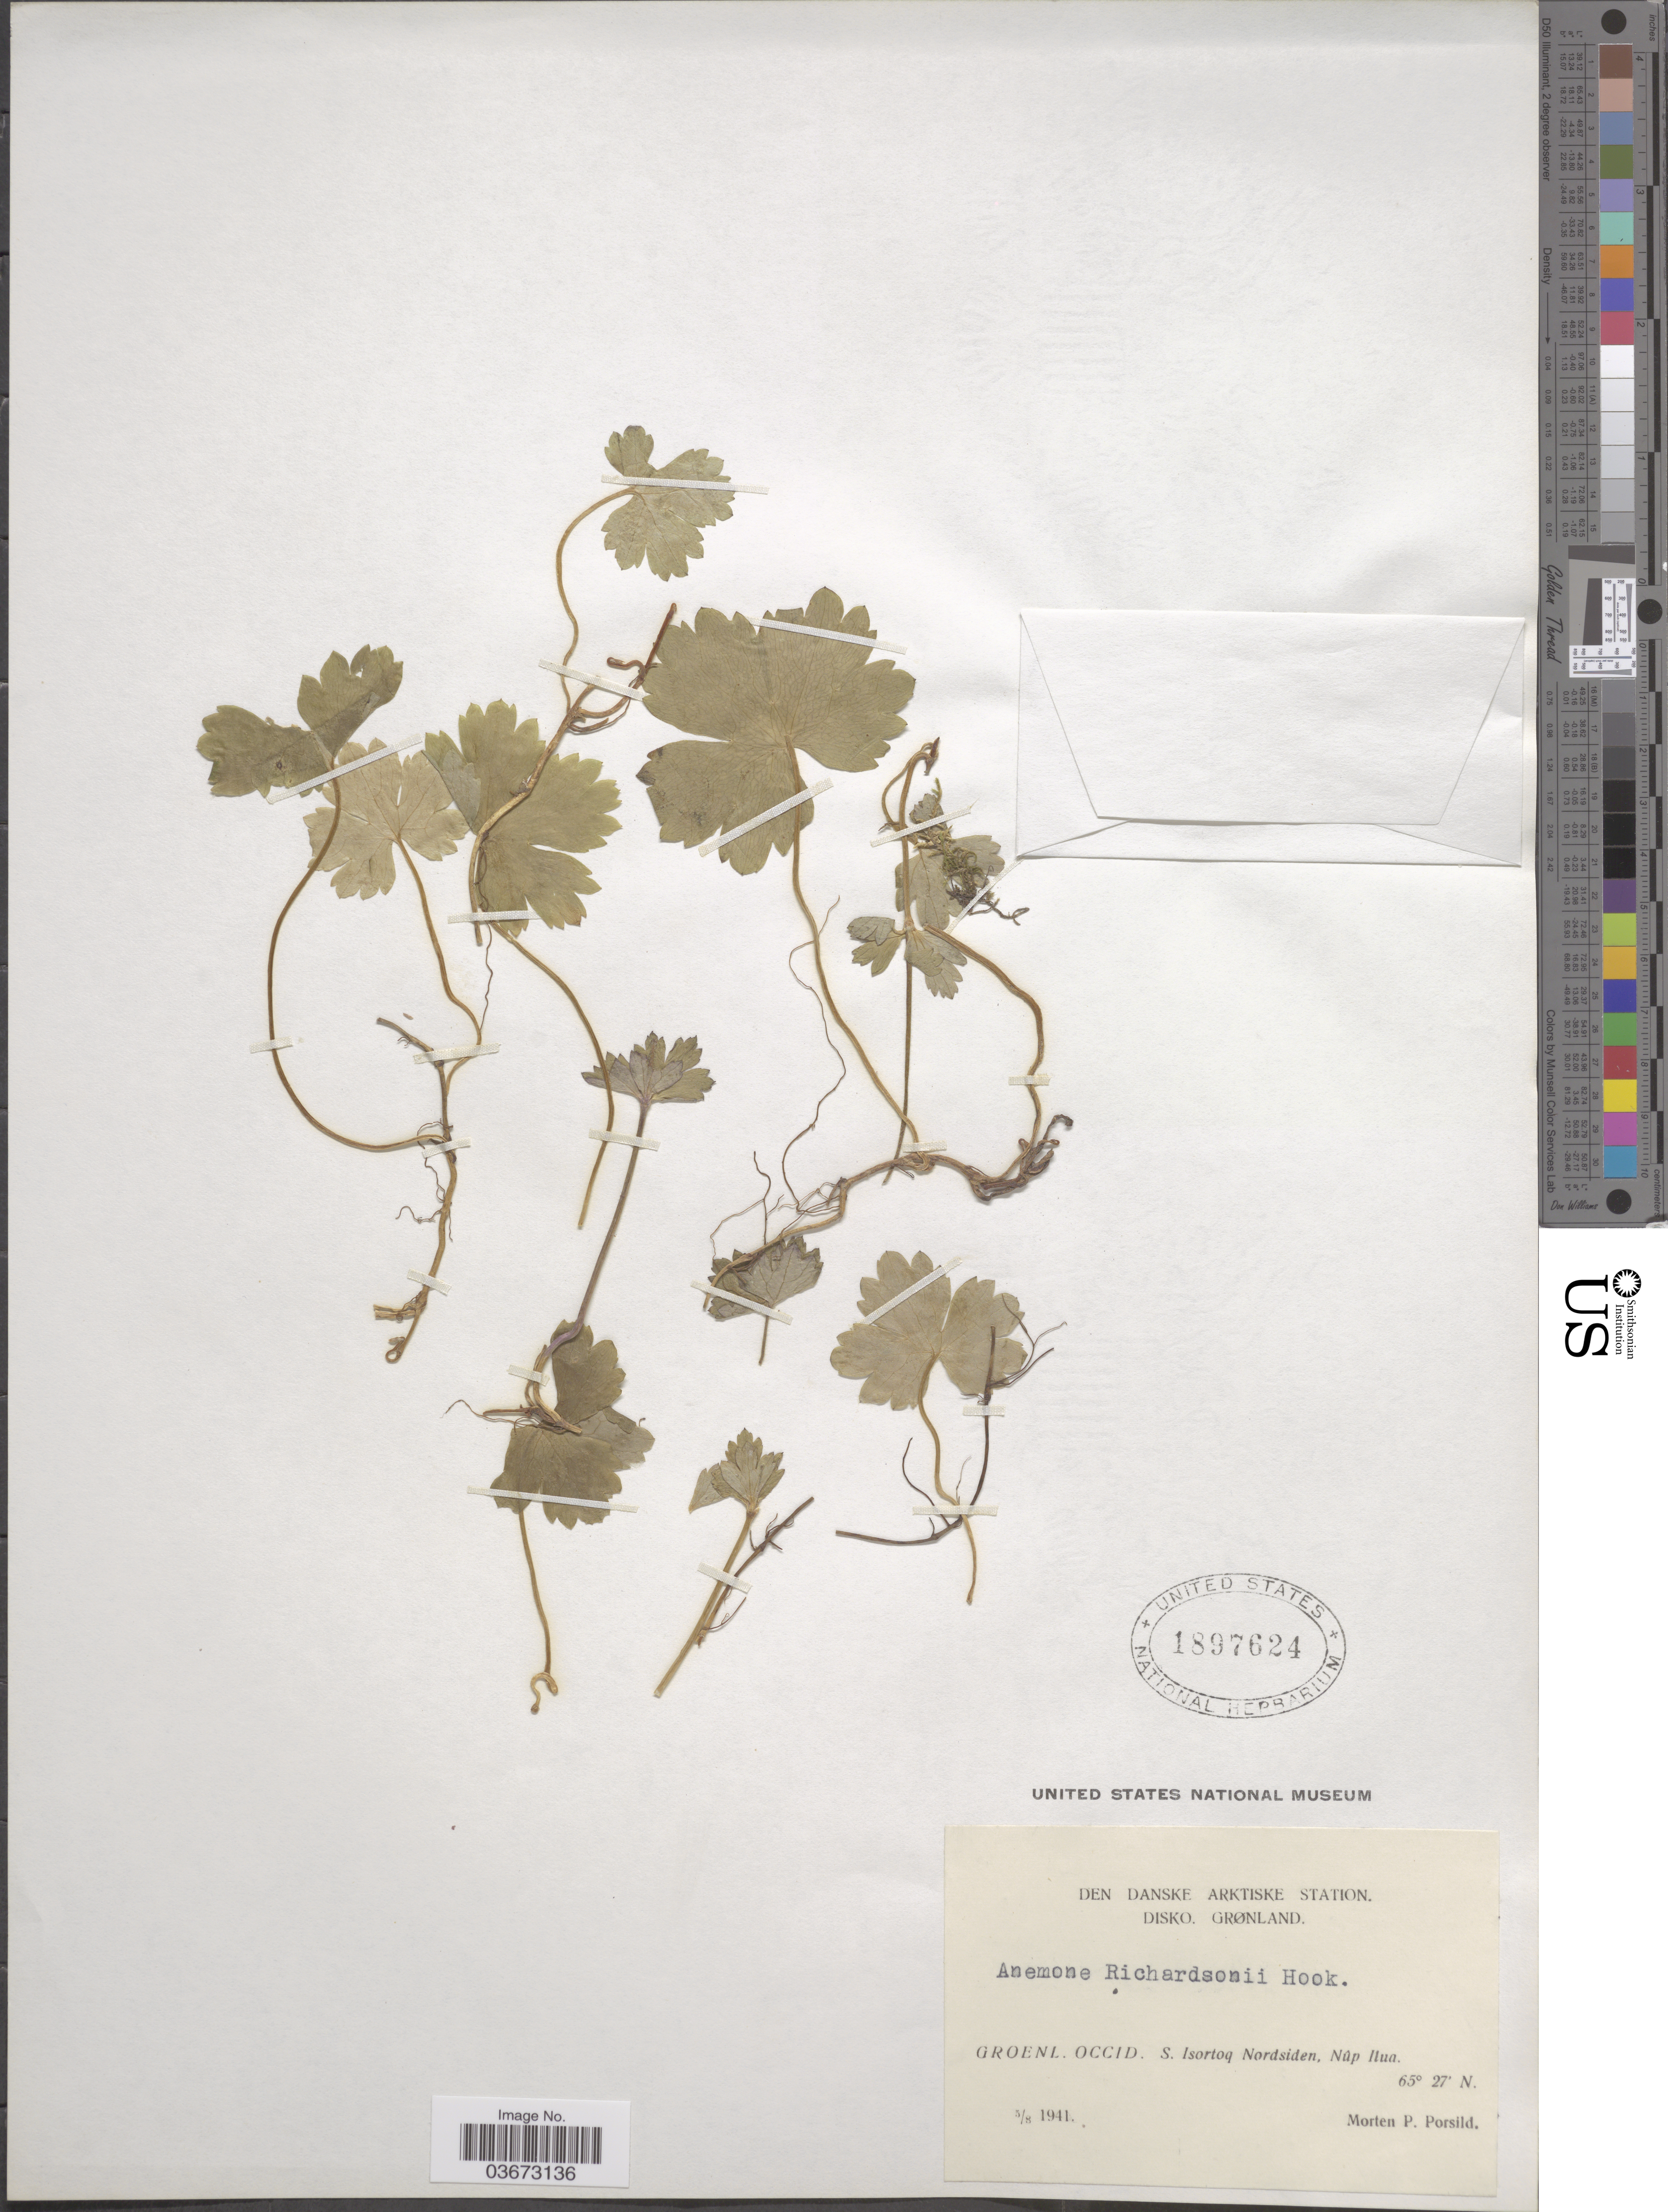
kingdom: Plantae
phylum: Tracheophyta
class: Magnoliopsida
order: Ranunculales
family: Ranunculaceae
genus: Anemone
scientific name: Anemone richardsonii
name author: Hook.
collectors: M. P. Porsild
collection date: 1941-08-05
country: Greenland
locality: Den Danske Arktiske Station. Disko. Grønland. Groenl. Occid. S. isortoq Nordsiden, Nûp Itua.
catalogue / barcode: US 1897624